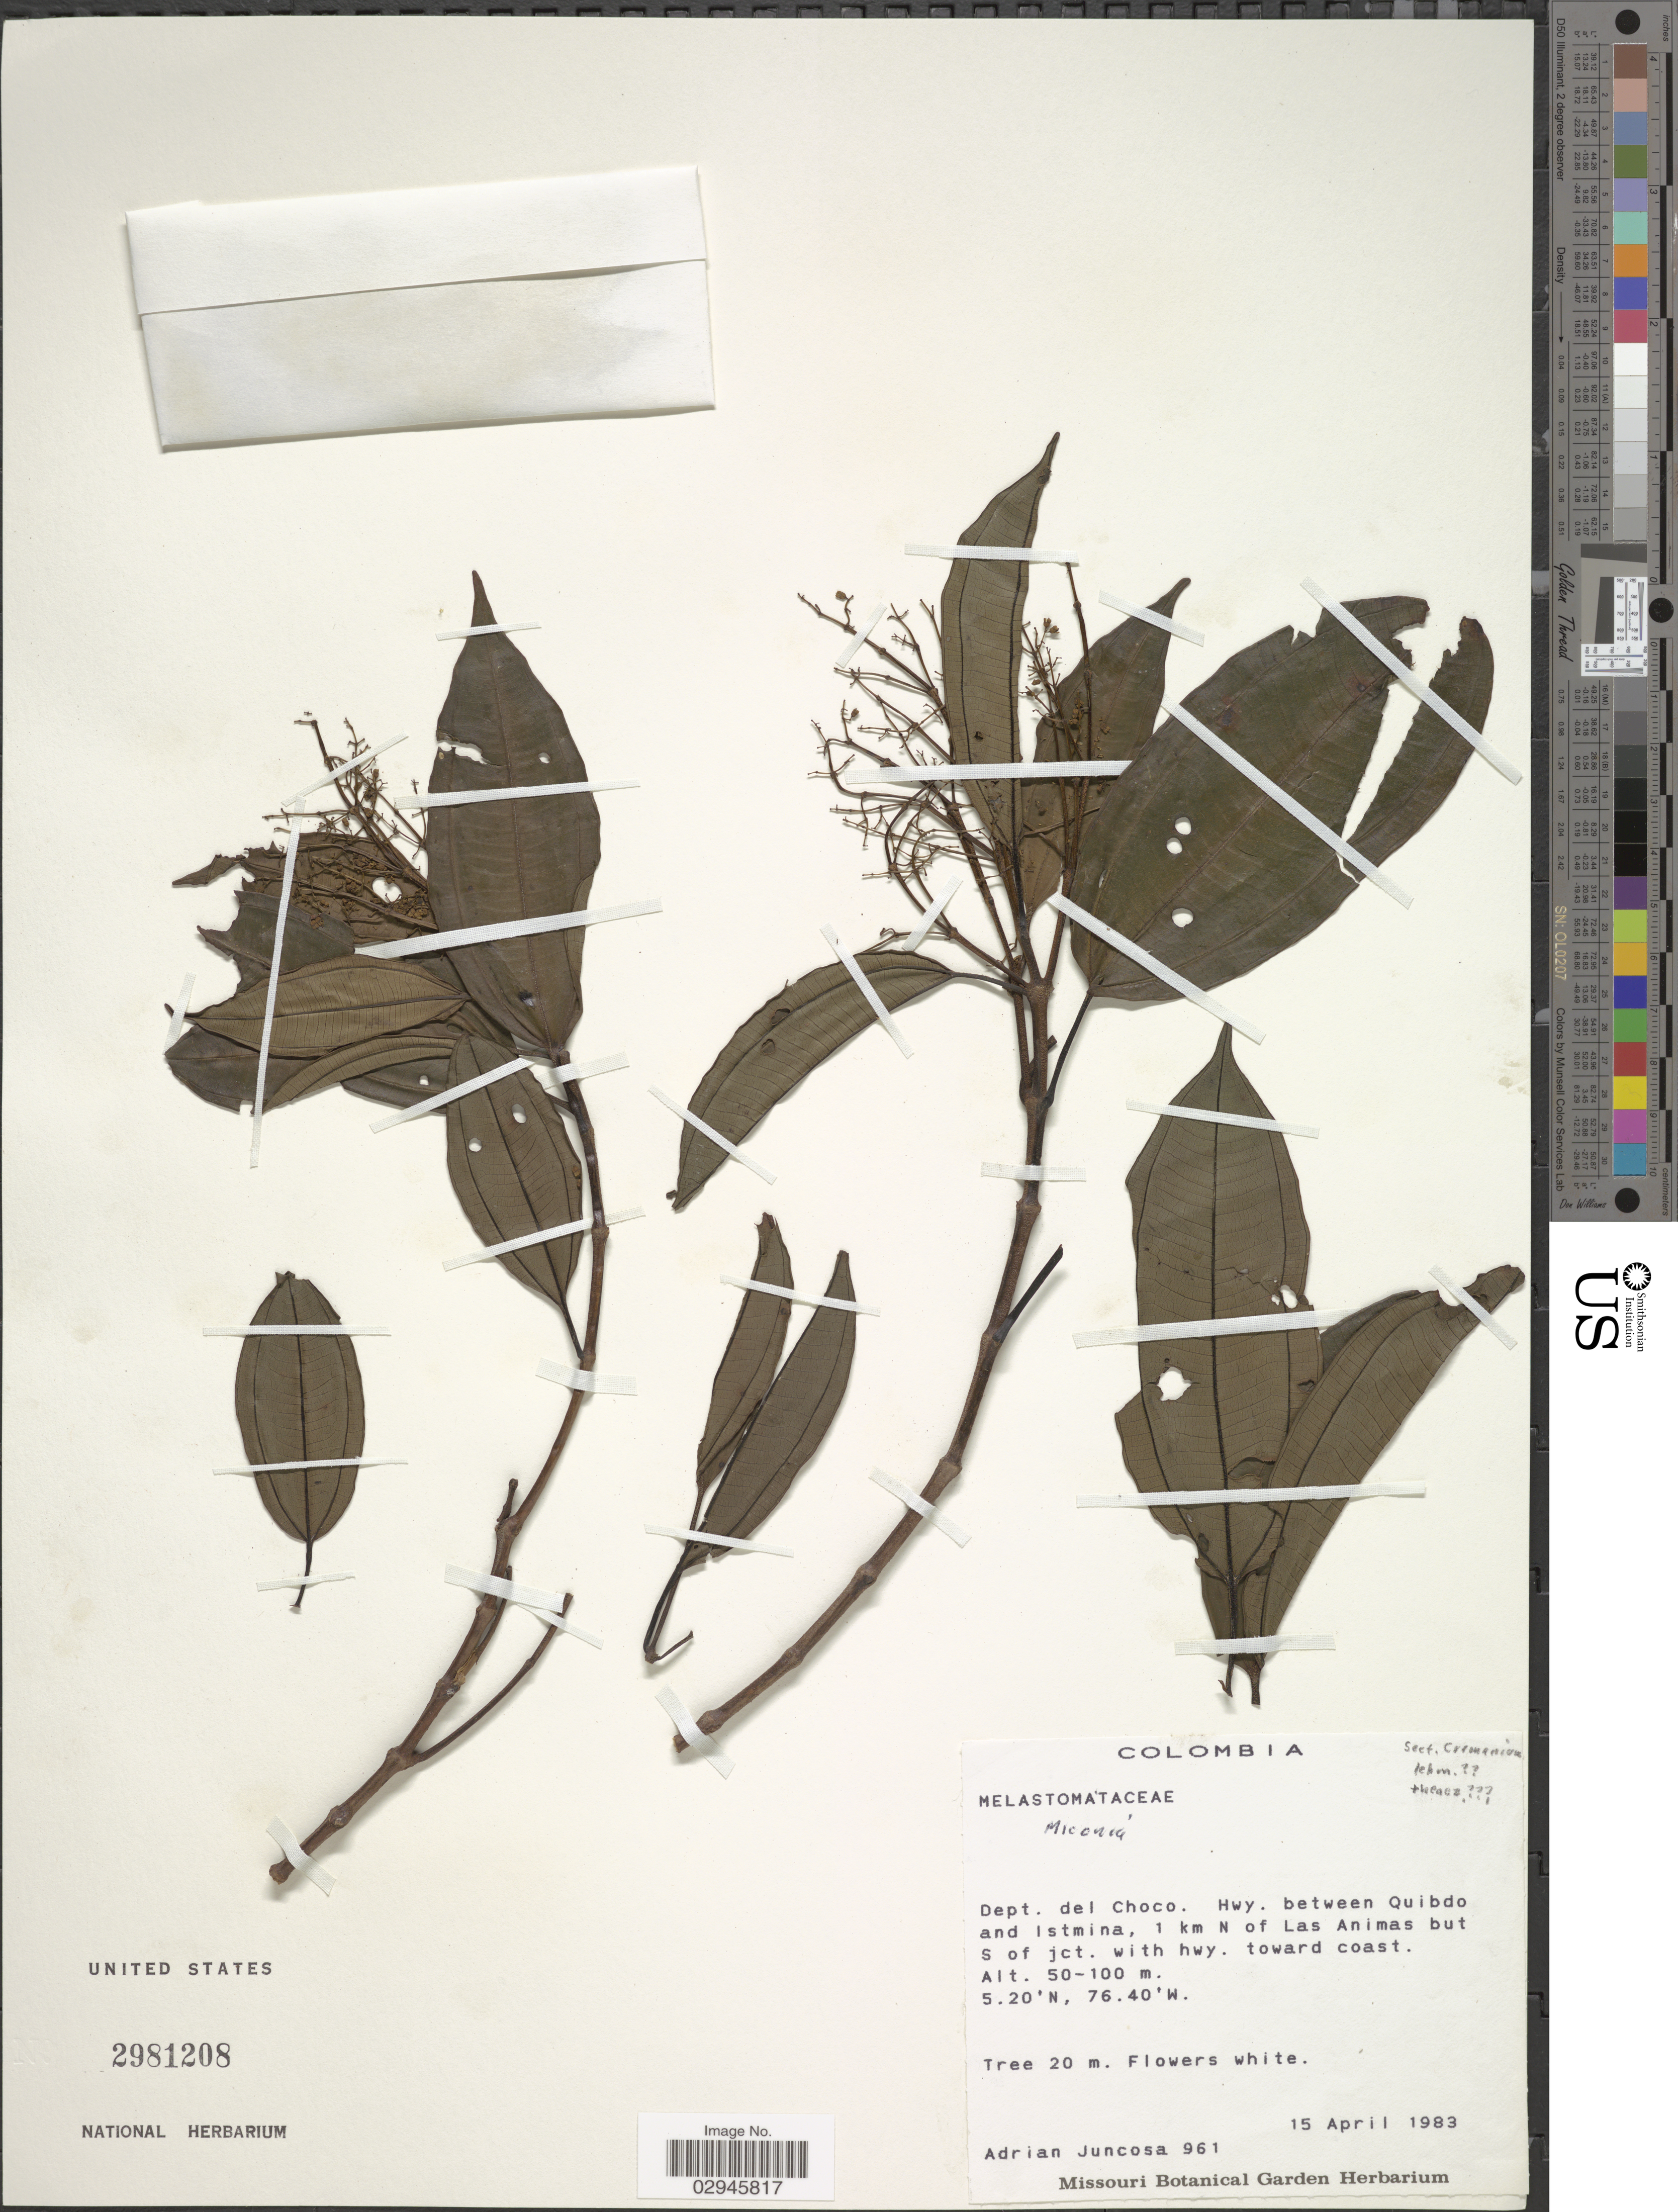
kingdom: Plantae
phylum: Tracheophyta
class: Magnoliopsida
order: Myrtales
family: Melastomataceae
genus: Miconia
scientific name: Miconia sp.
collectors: A. Juncosa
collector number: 961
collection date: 1983-04-15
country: Colombia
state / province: Chocó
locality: Dept. del Choco. Hwy. between Quibdo and Istmina, 1 km N of Las Animas but S of jct. with hwy. toward coast.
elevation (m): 50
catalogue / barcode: US 2981208